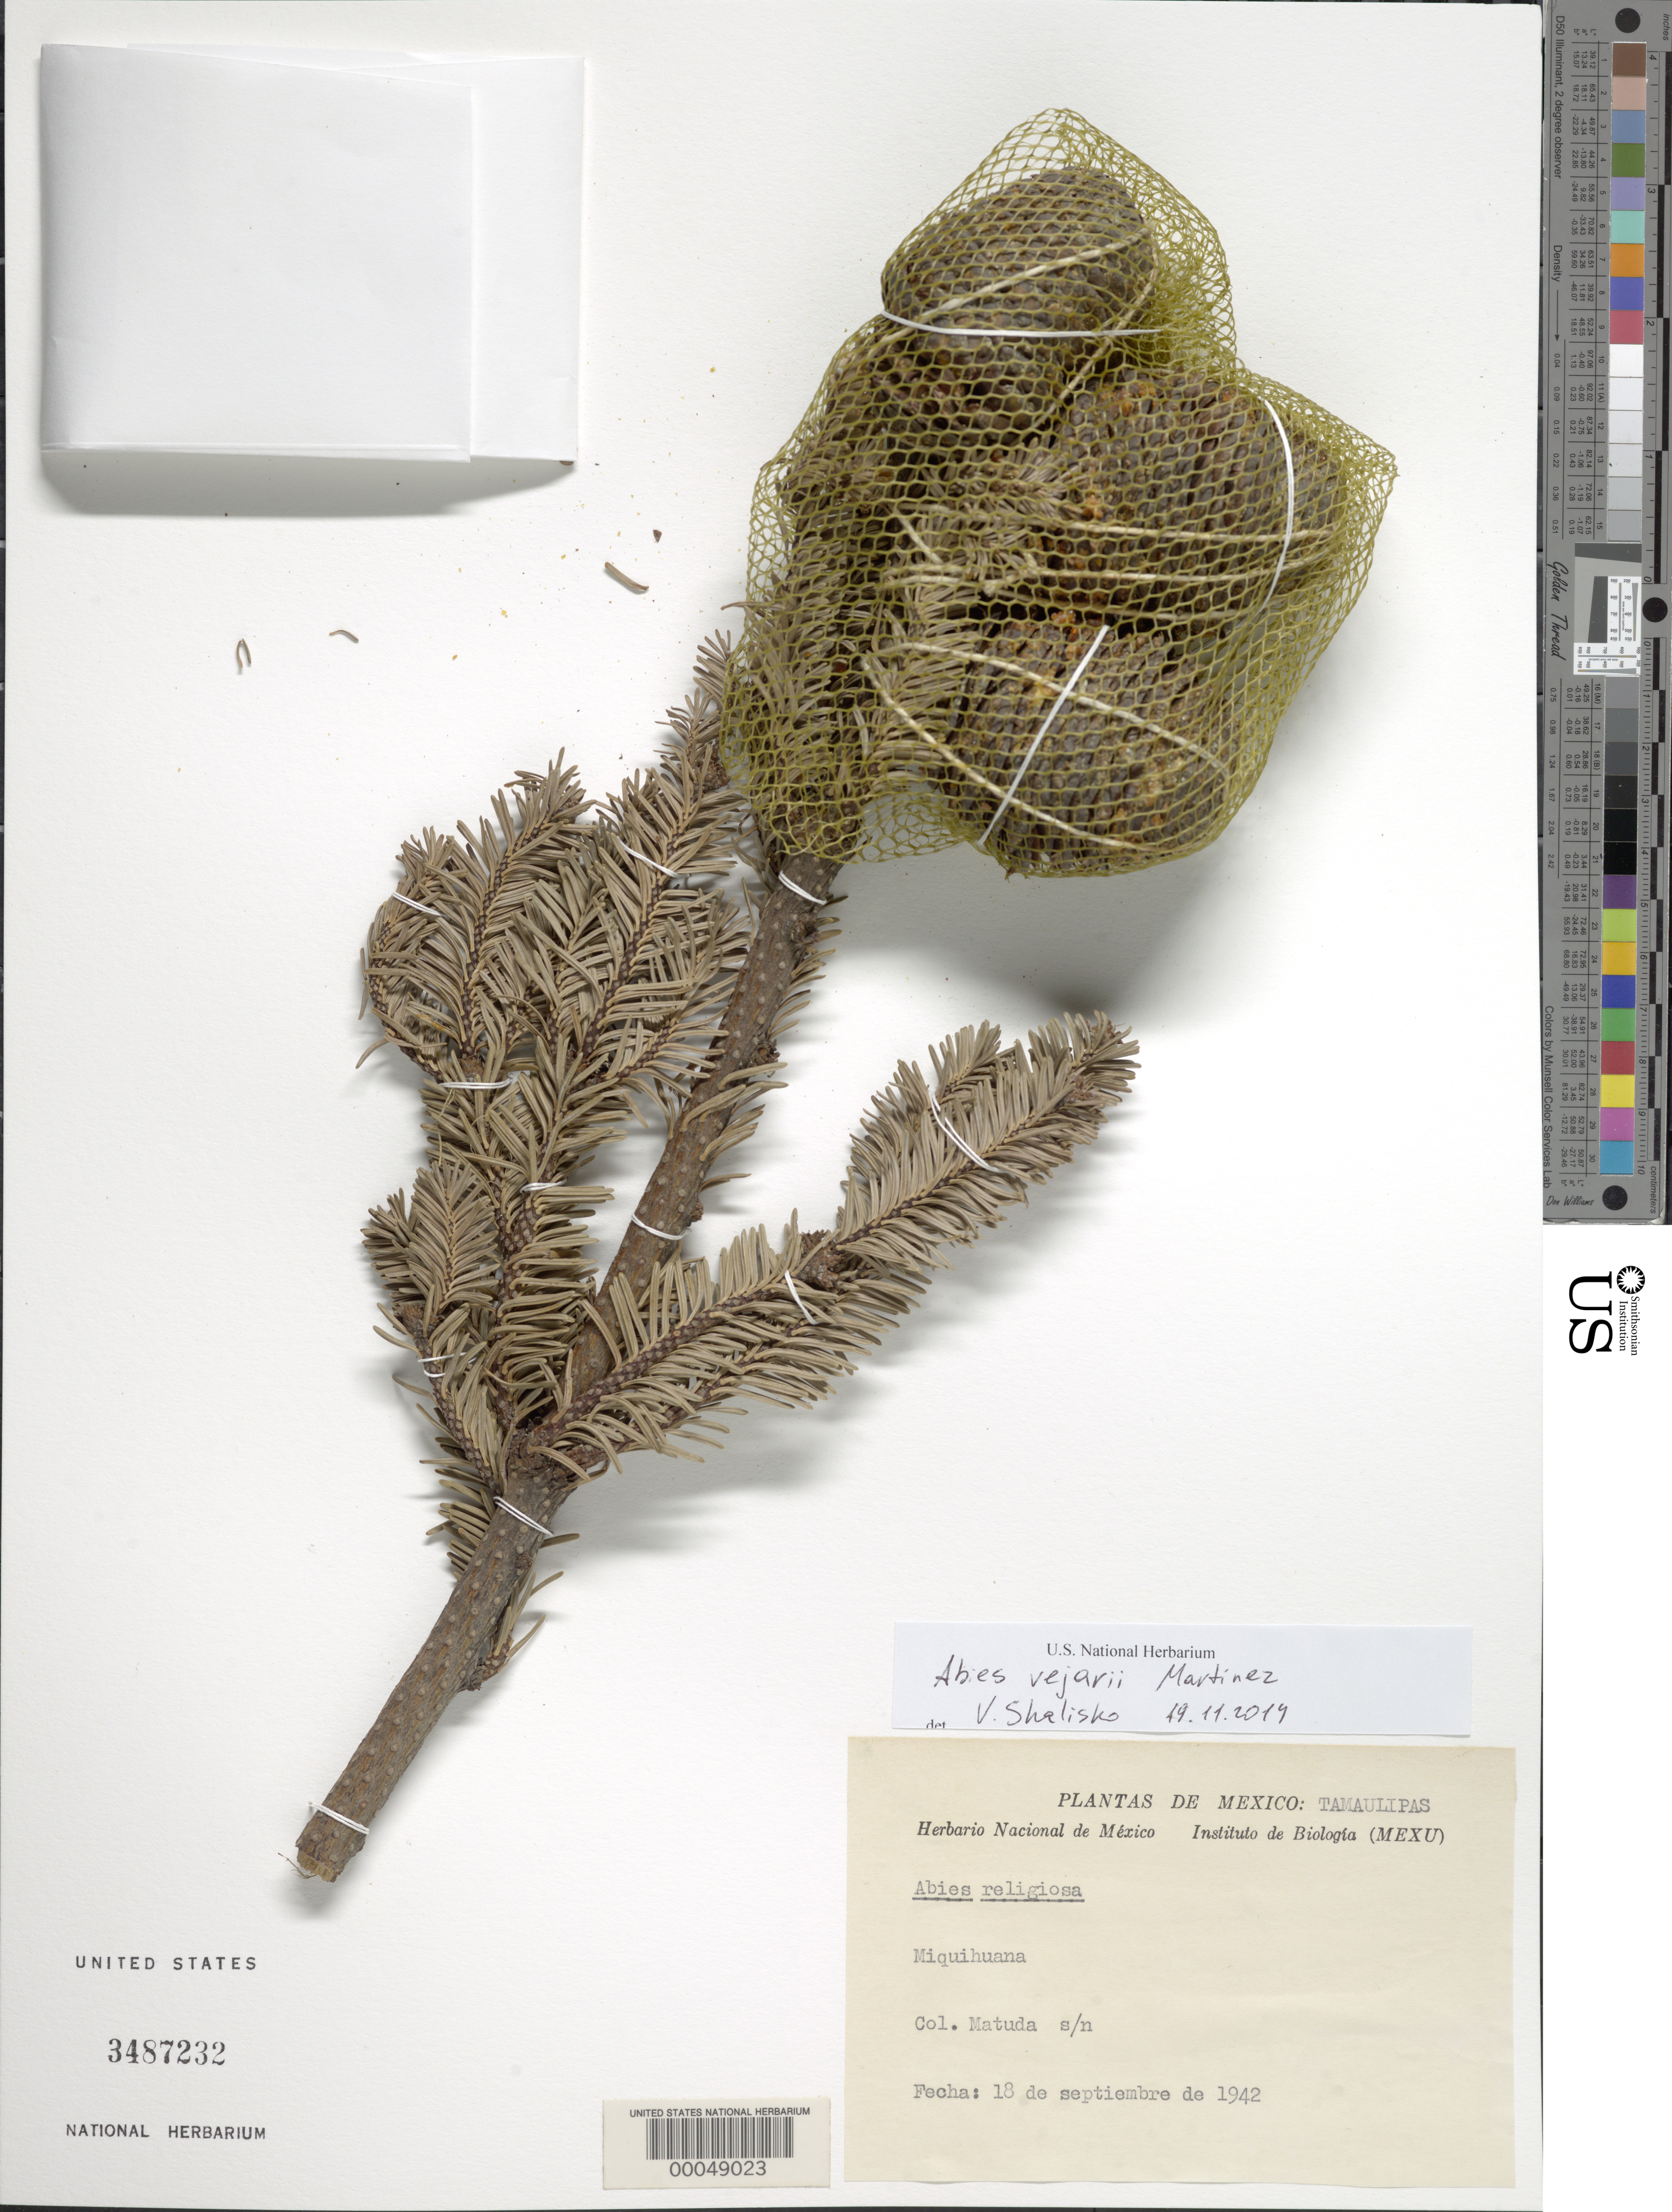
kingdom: Plantae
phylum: Tracheophyta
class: Pinopsida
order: Pinales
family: Pinaceae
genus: Abies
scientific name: Abies religiosa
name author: (Kunth) Schltdl. & Cham.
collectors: E. Matuda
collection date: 1942-09-18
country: Mexico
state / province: Tamaulipas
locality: Miquihuana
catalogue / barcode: US 3487232